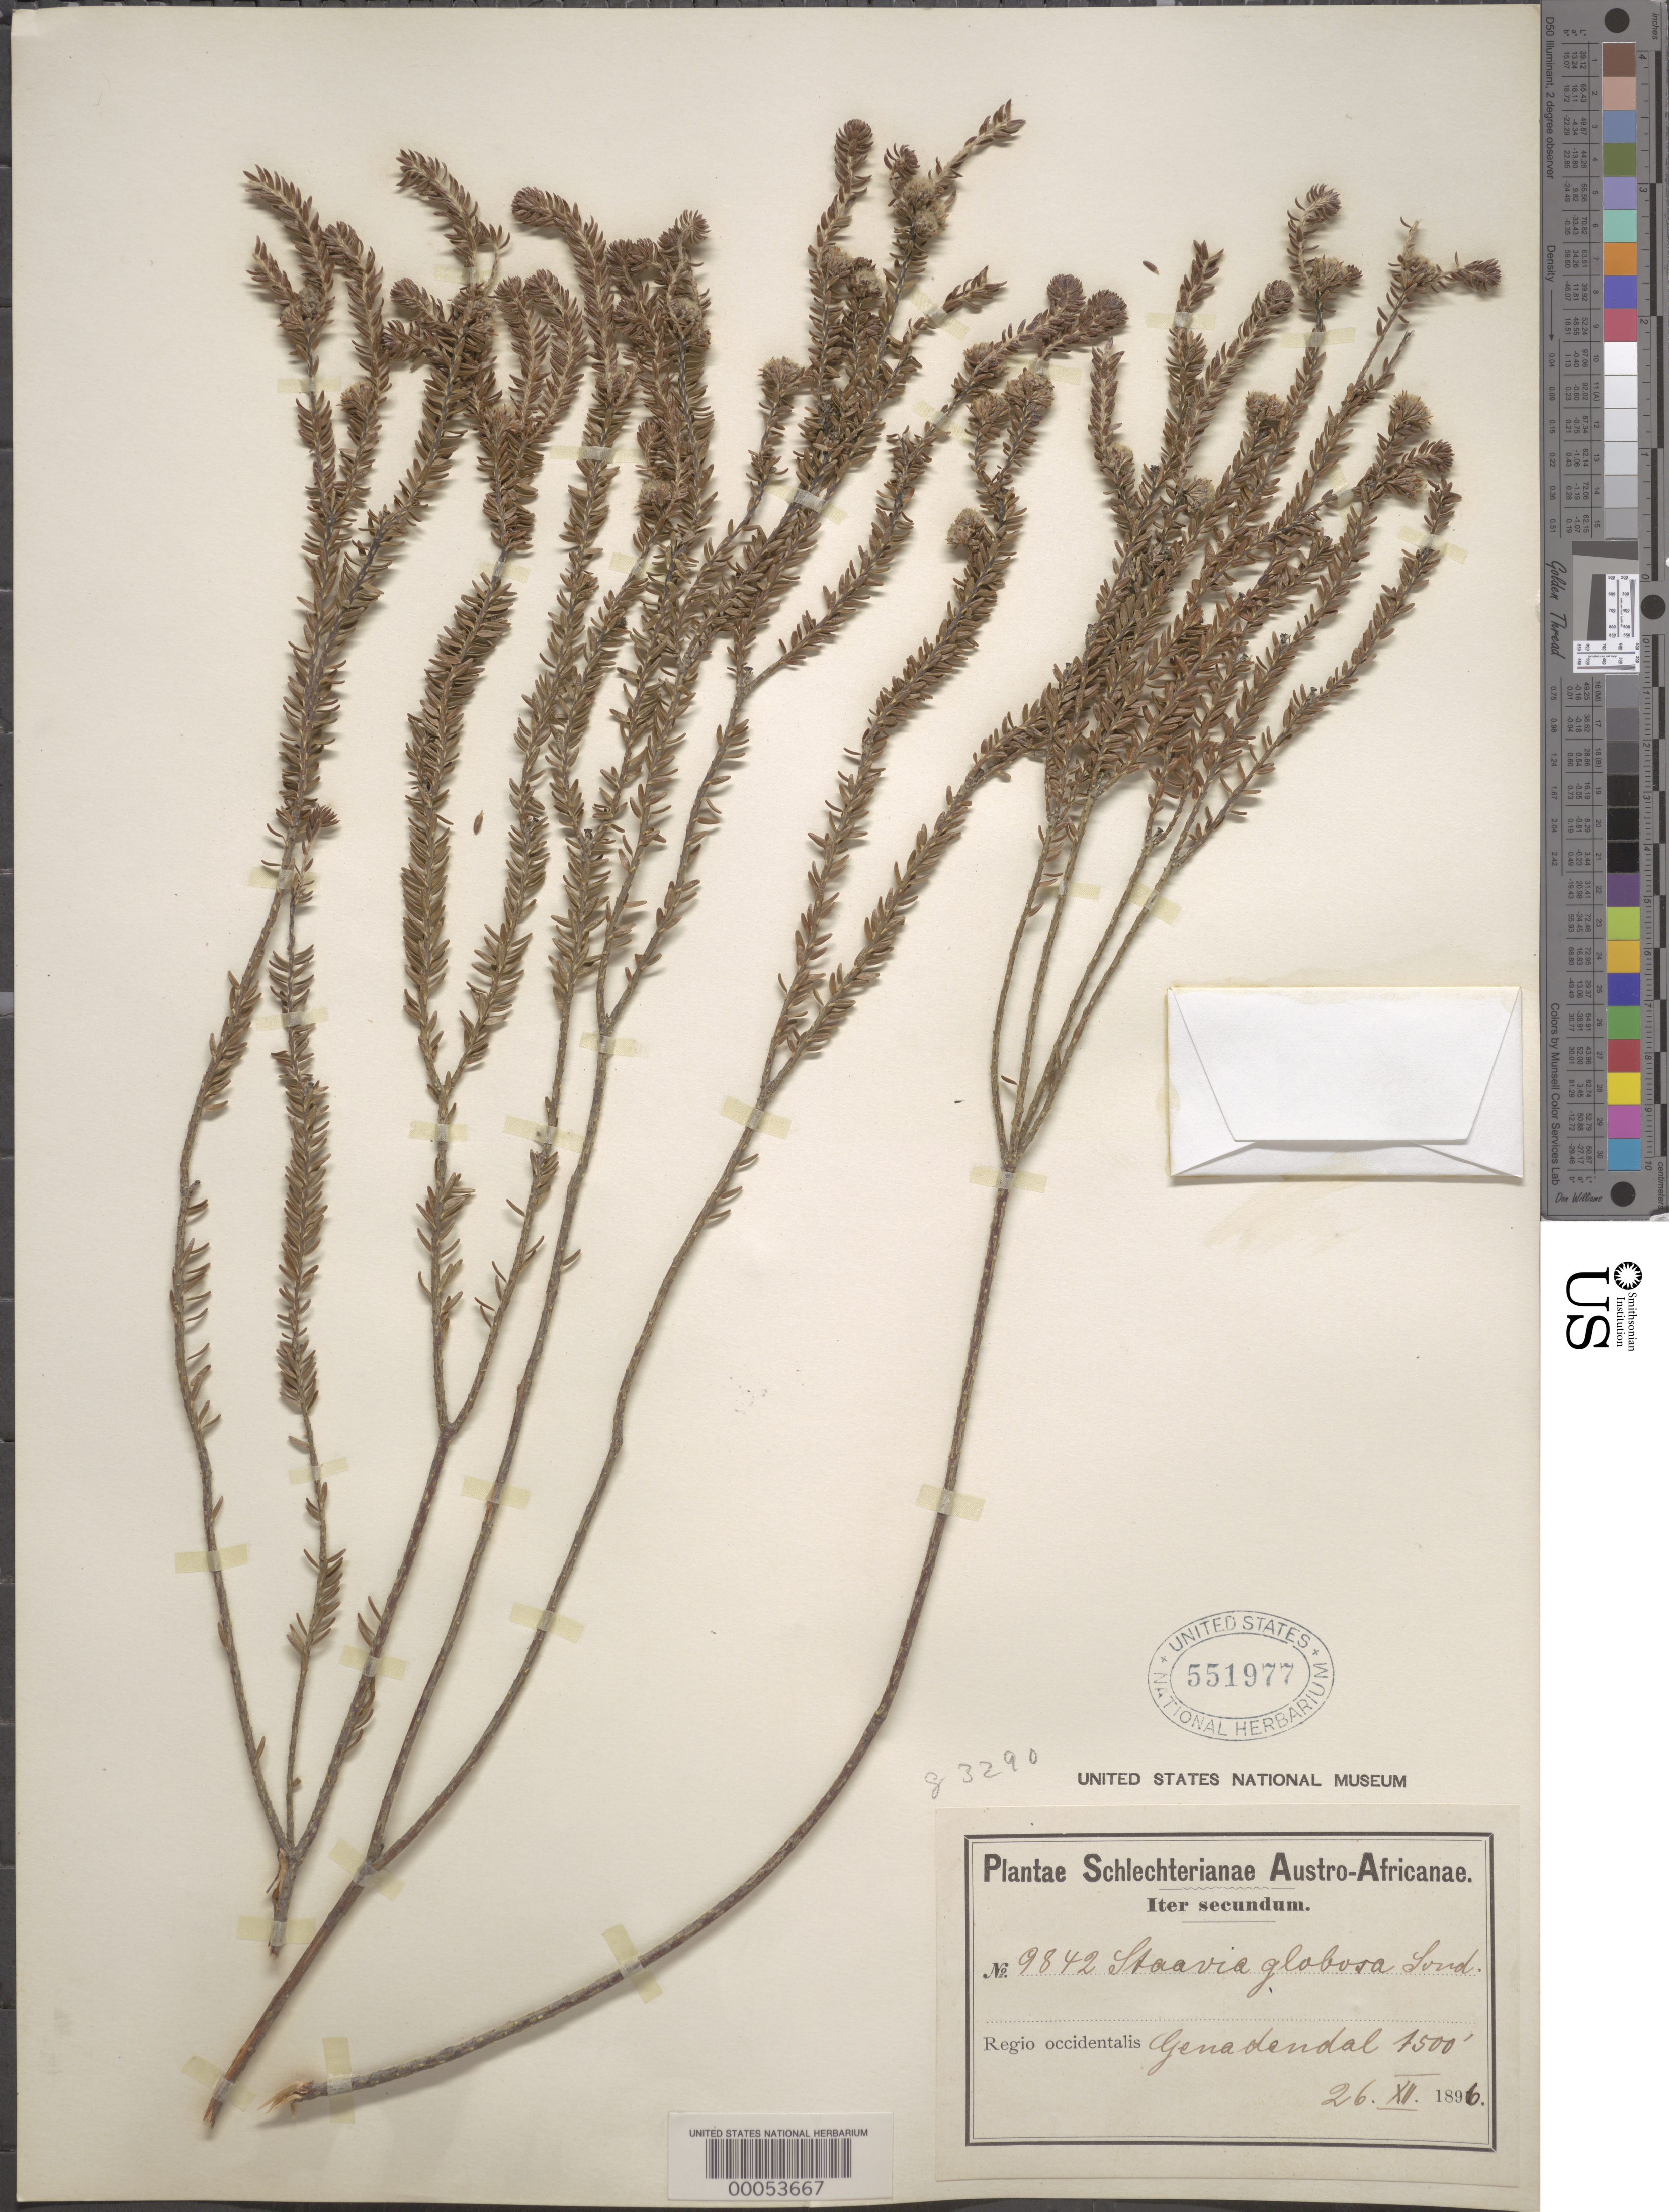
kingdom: Plantae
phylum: Tracheophyta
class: Magnoliopsida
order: Bruniales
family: Bruniaceae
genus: Staavia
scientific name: Staavia globosa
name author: (Thunb.) Sond.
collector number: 9842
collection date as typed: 26 Dec 1896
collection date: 1896-12-26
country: South Africa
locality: Genadendal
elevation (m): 2286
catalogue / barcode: US 551977